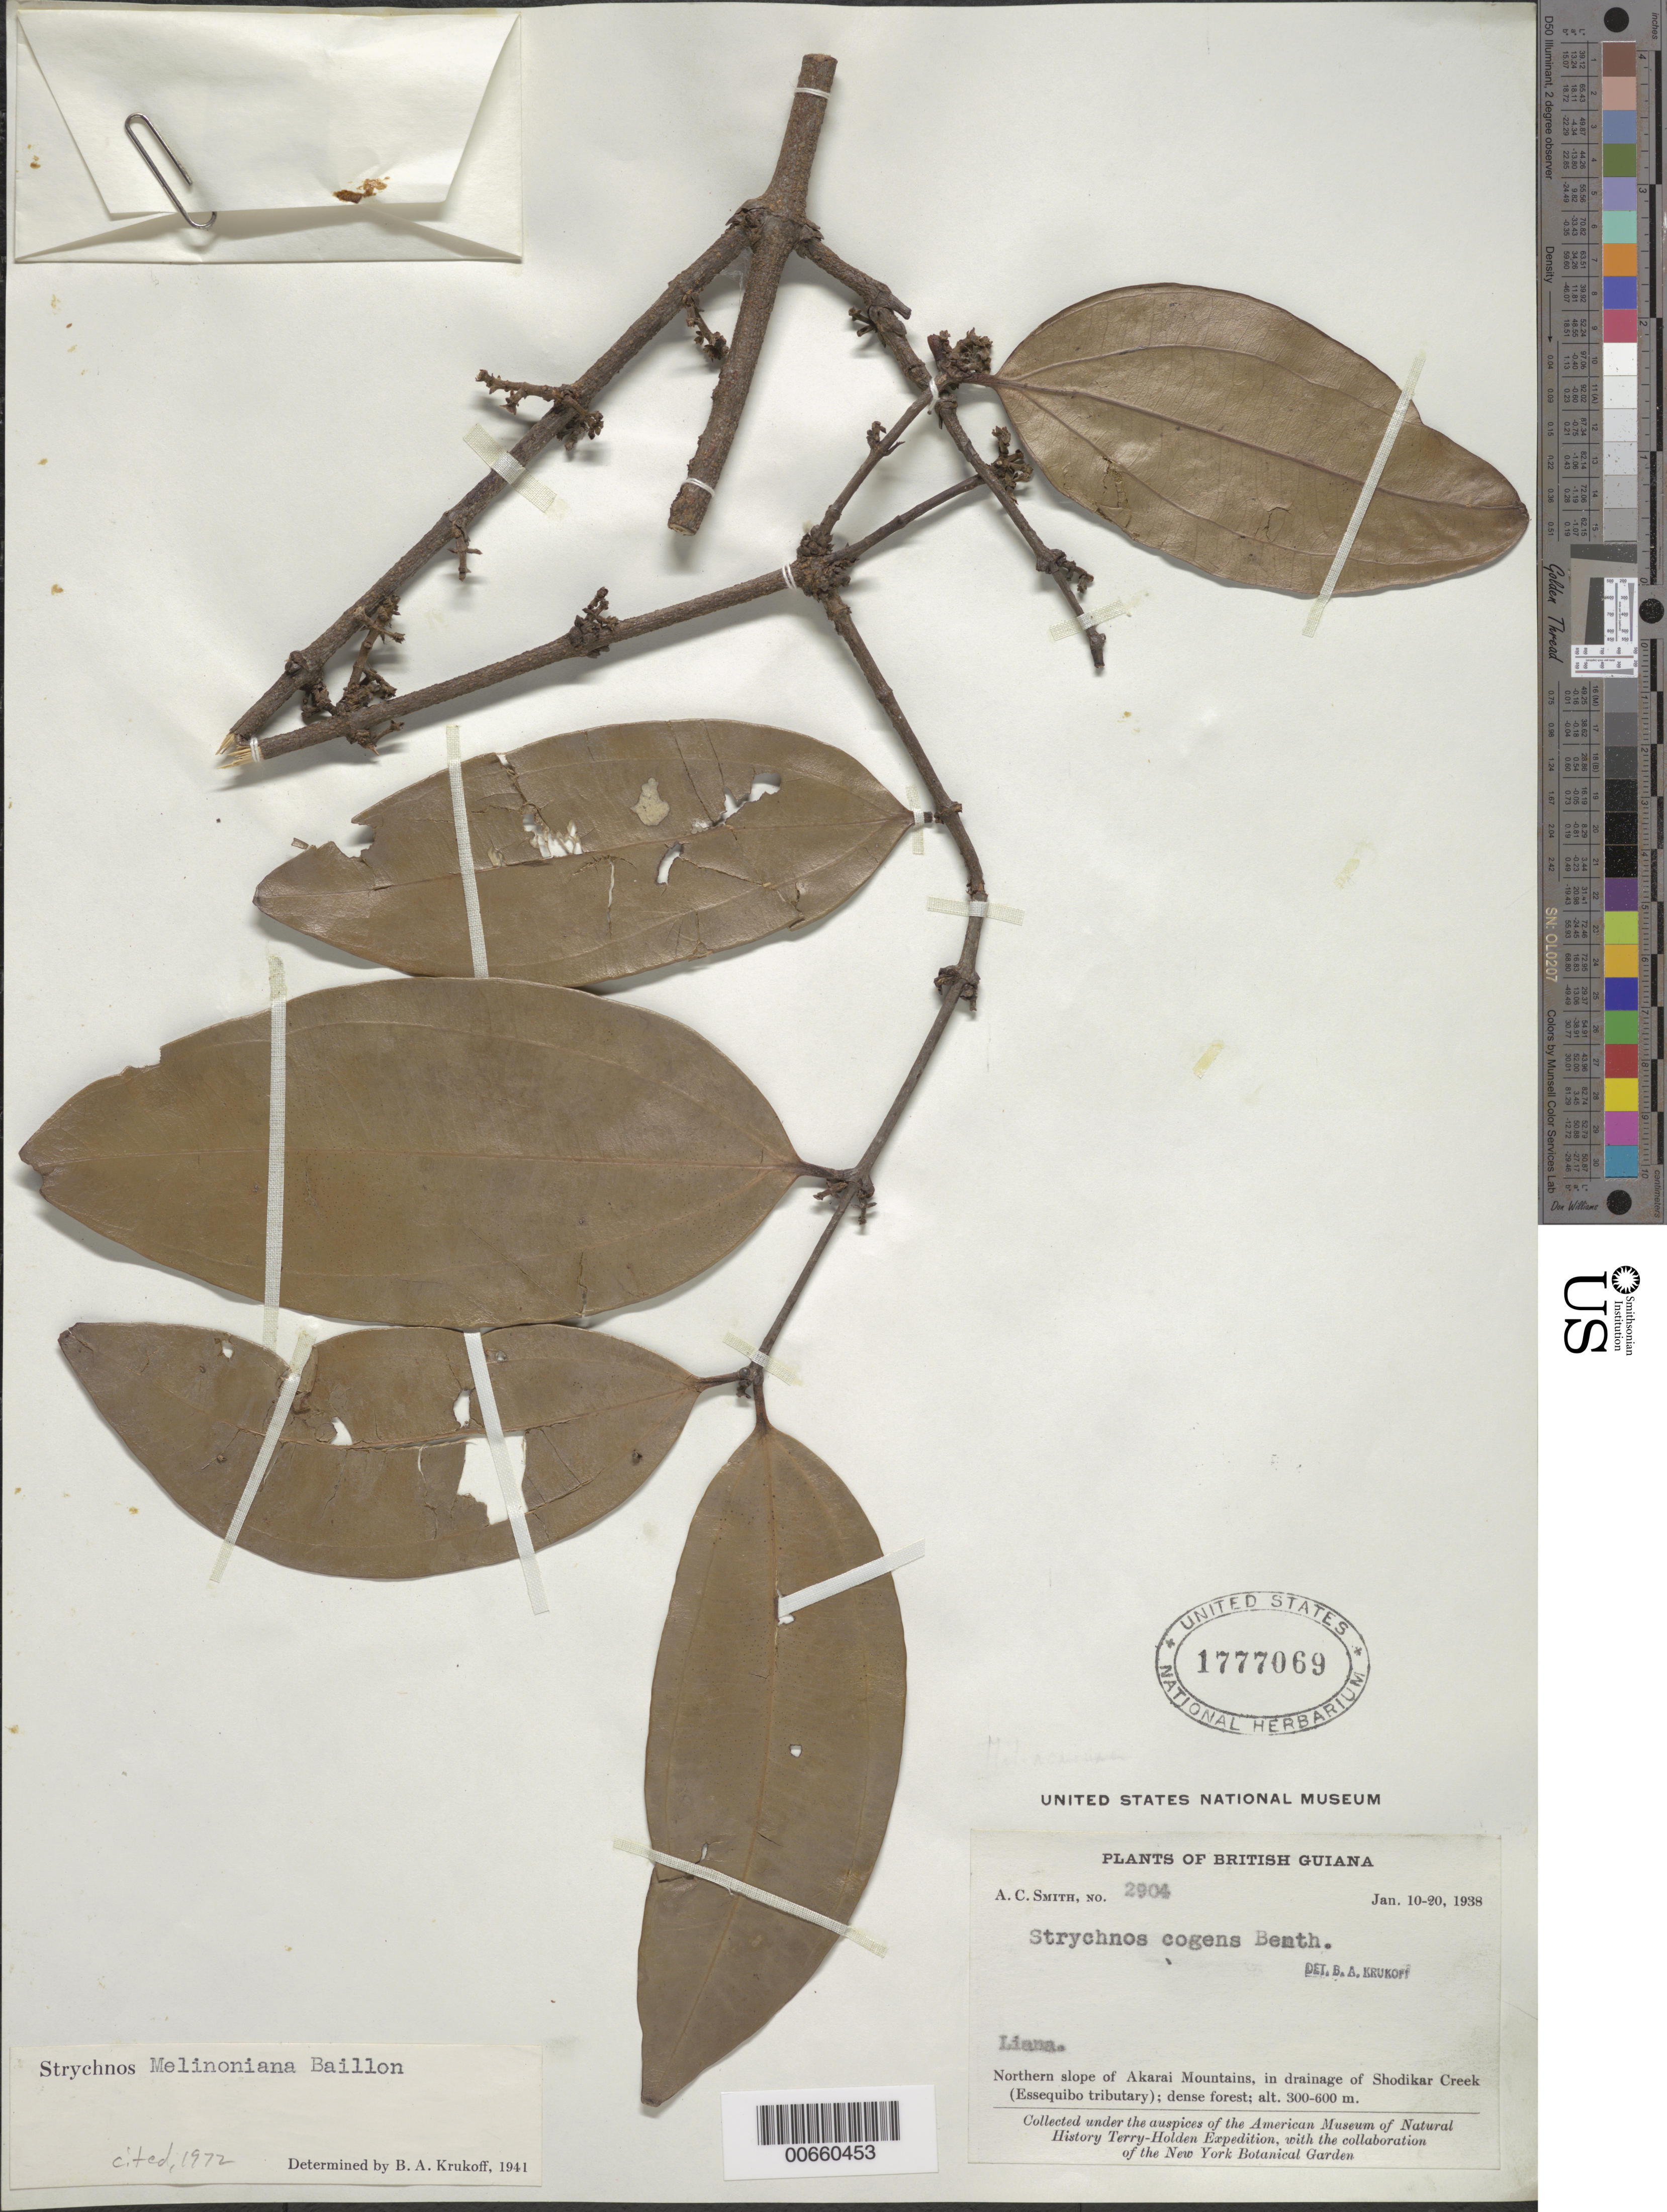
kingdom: Plantae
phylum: Tracheophyta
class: Magnoliopsida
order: Gentianales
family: Loganiaceae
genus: Strychnos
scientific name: Strychnos melinoniana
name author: Baill.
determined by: Krukoff, B. A.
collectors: A. C. Smith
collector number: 2904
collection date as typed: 10-Jan-38 to 20-Jan-38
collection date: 1938-01-10/1938-01-20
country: Guyana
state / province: U. Takutu-U. Essequibo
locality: Akarai Mts., N slope; in drainage of Shodikar Creek (Essequibo tributary)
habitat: Dense forest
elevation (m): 300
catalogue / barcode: US 1777069